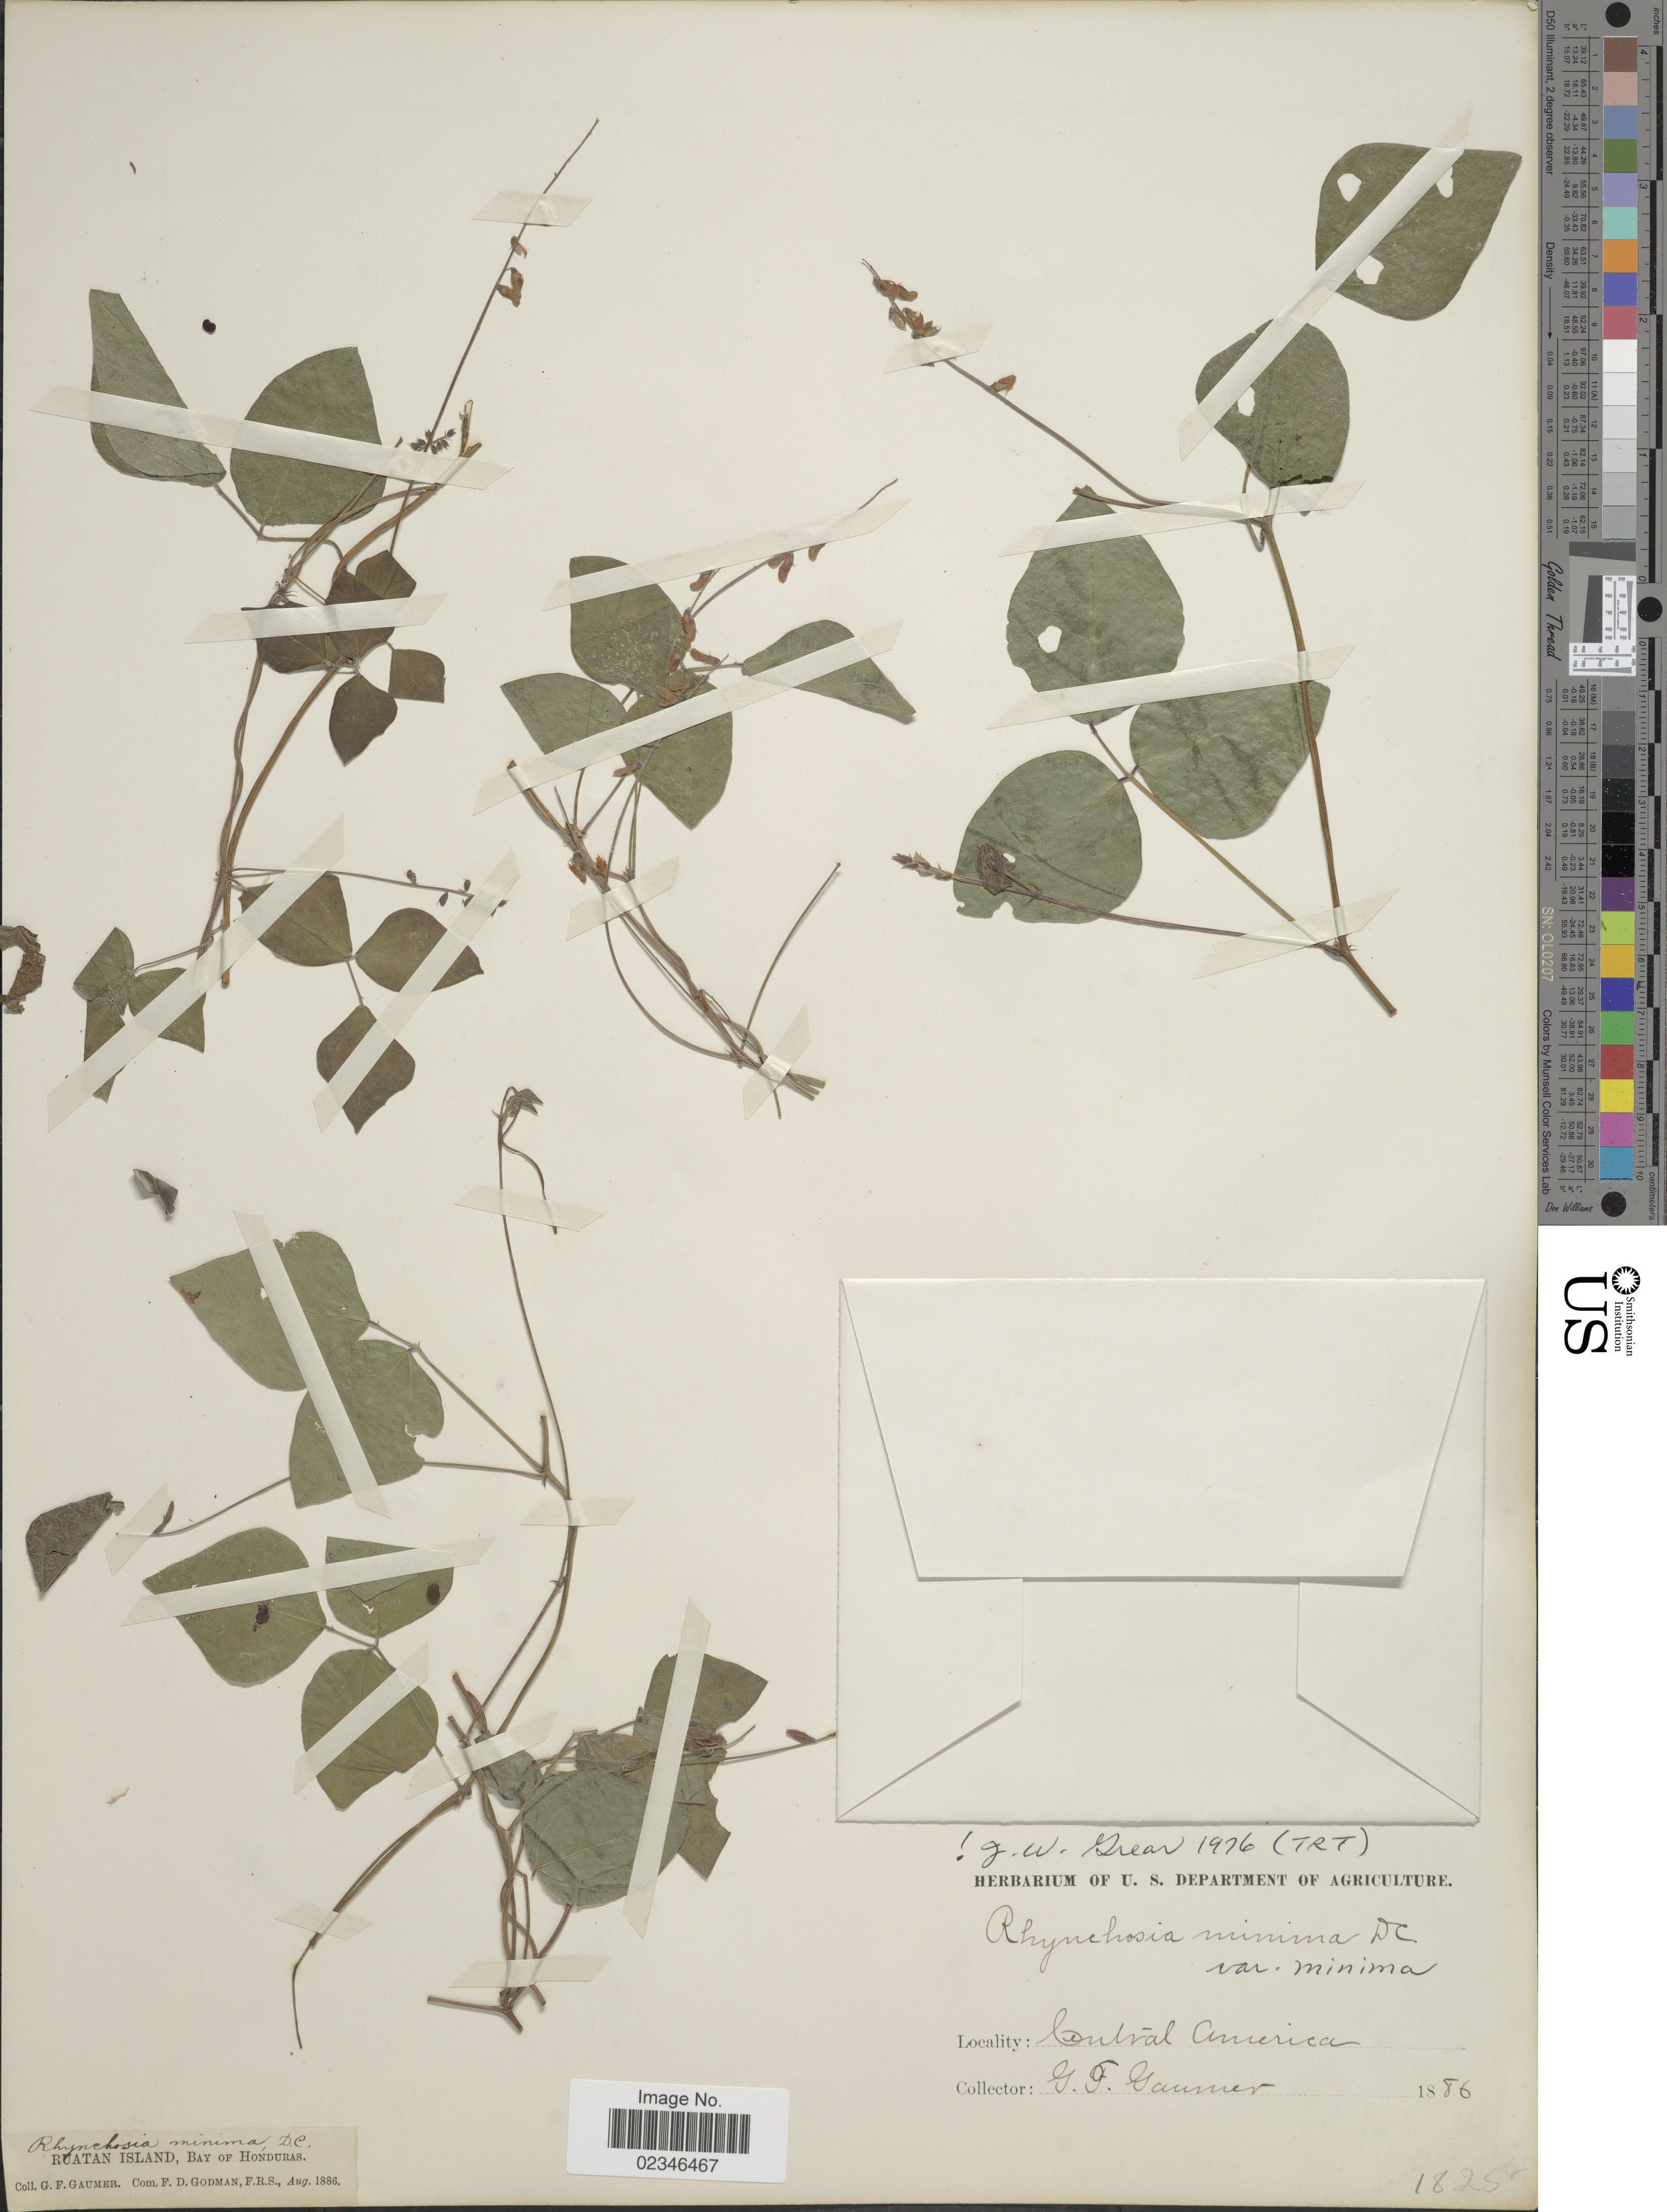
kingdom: Plantae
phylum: Tracheophyta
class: Magnoliopsida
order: Fabales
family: Fabaceae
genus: Rhynchosia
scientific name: Rhynchosia minima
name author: (L.) DC.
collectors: G. F. Gaumer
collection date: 1886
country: Honduras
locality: Ruatan Island, Bay of Honduras